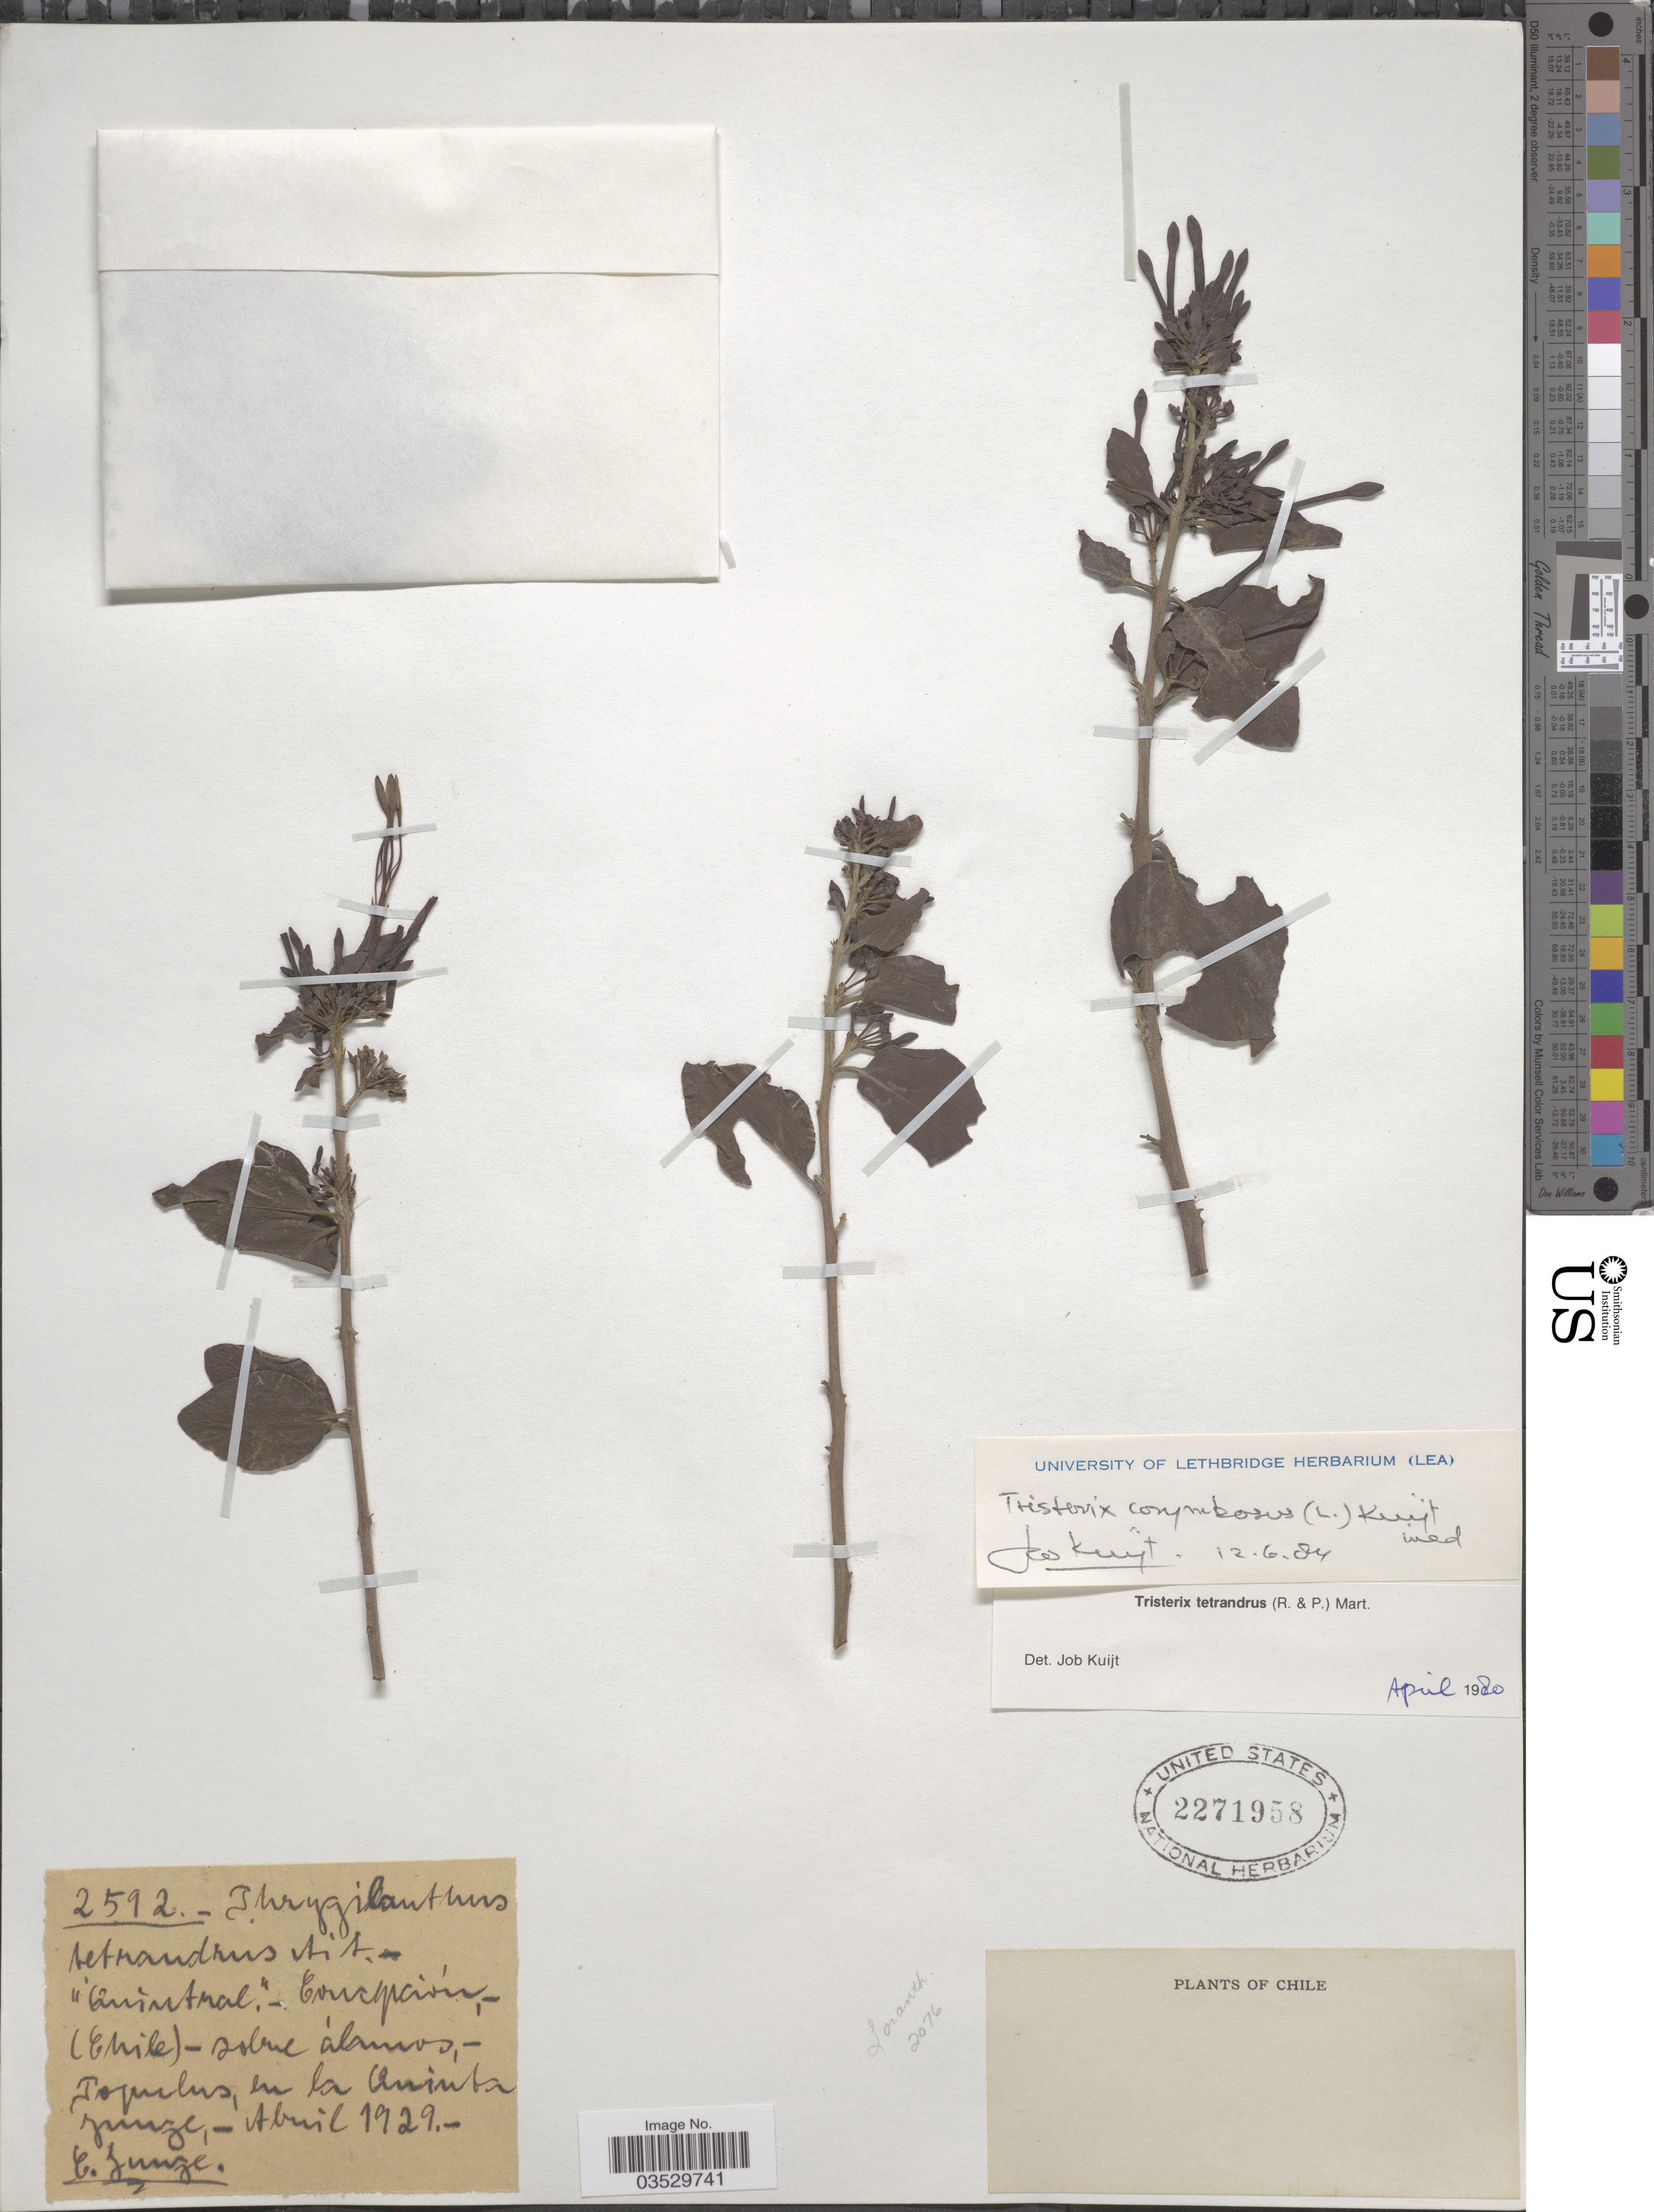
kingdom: Plantae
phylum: Tracheophyta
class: Magnoliopsida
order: Santalales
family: Loranthaceae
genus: Tristerix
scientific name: Tristerix corymbosus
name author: (L.) Kuijt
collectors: E. Junge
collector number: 2592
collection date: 1929-04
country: Chile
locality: Toquilus, en la Quinta junge [unsure placement]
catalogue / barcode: US 2271958